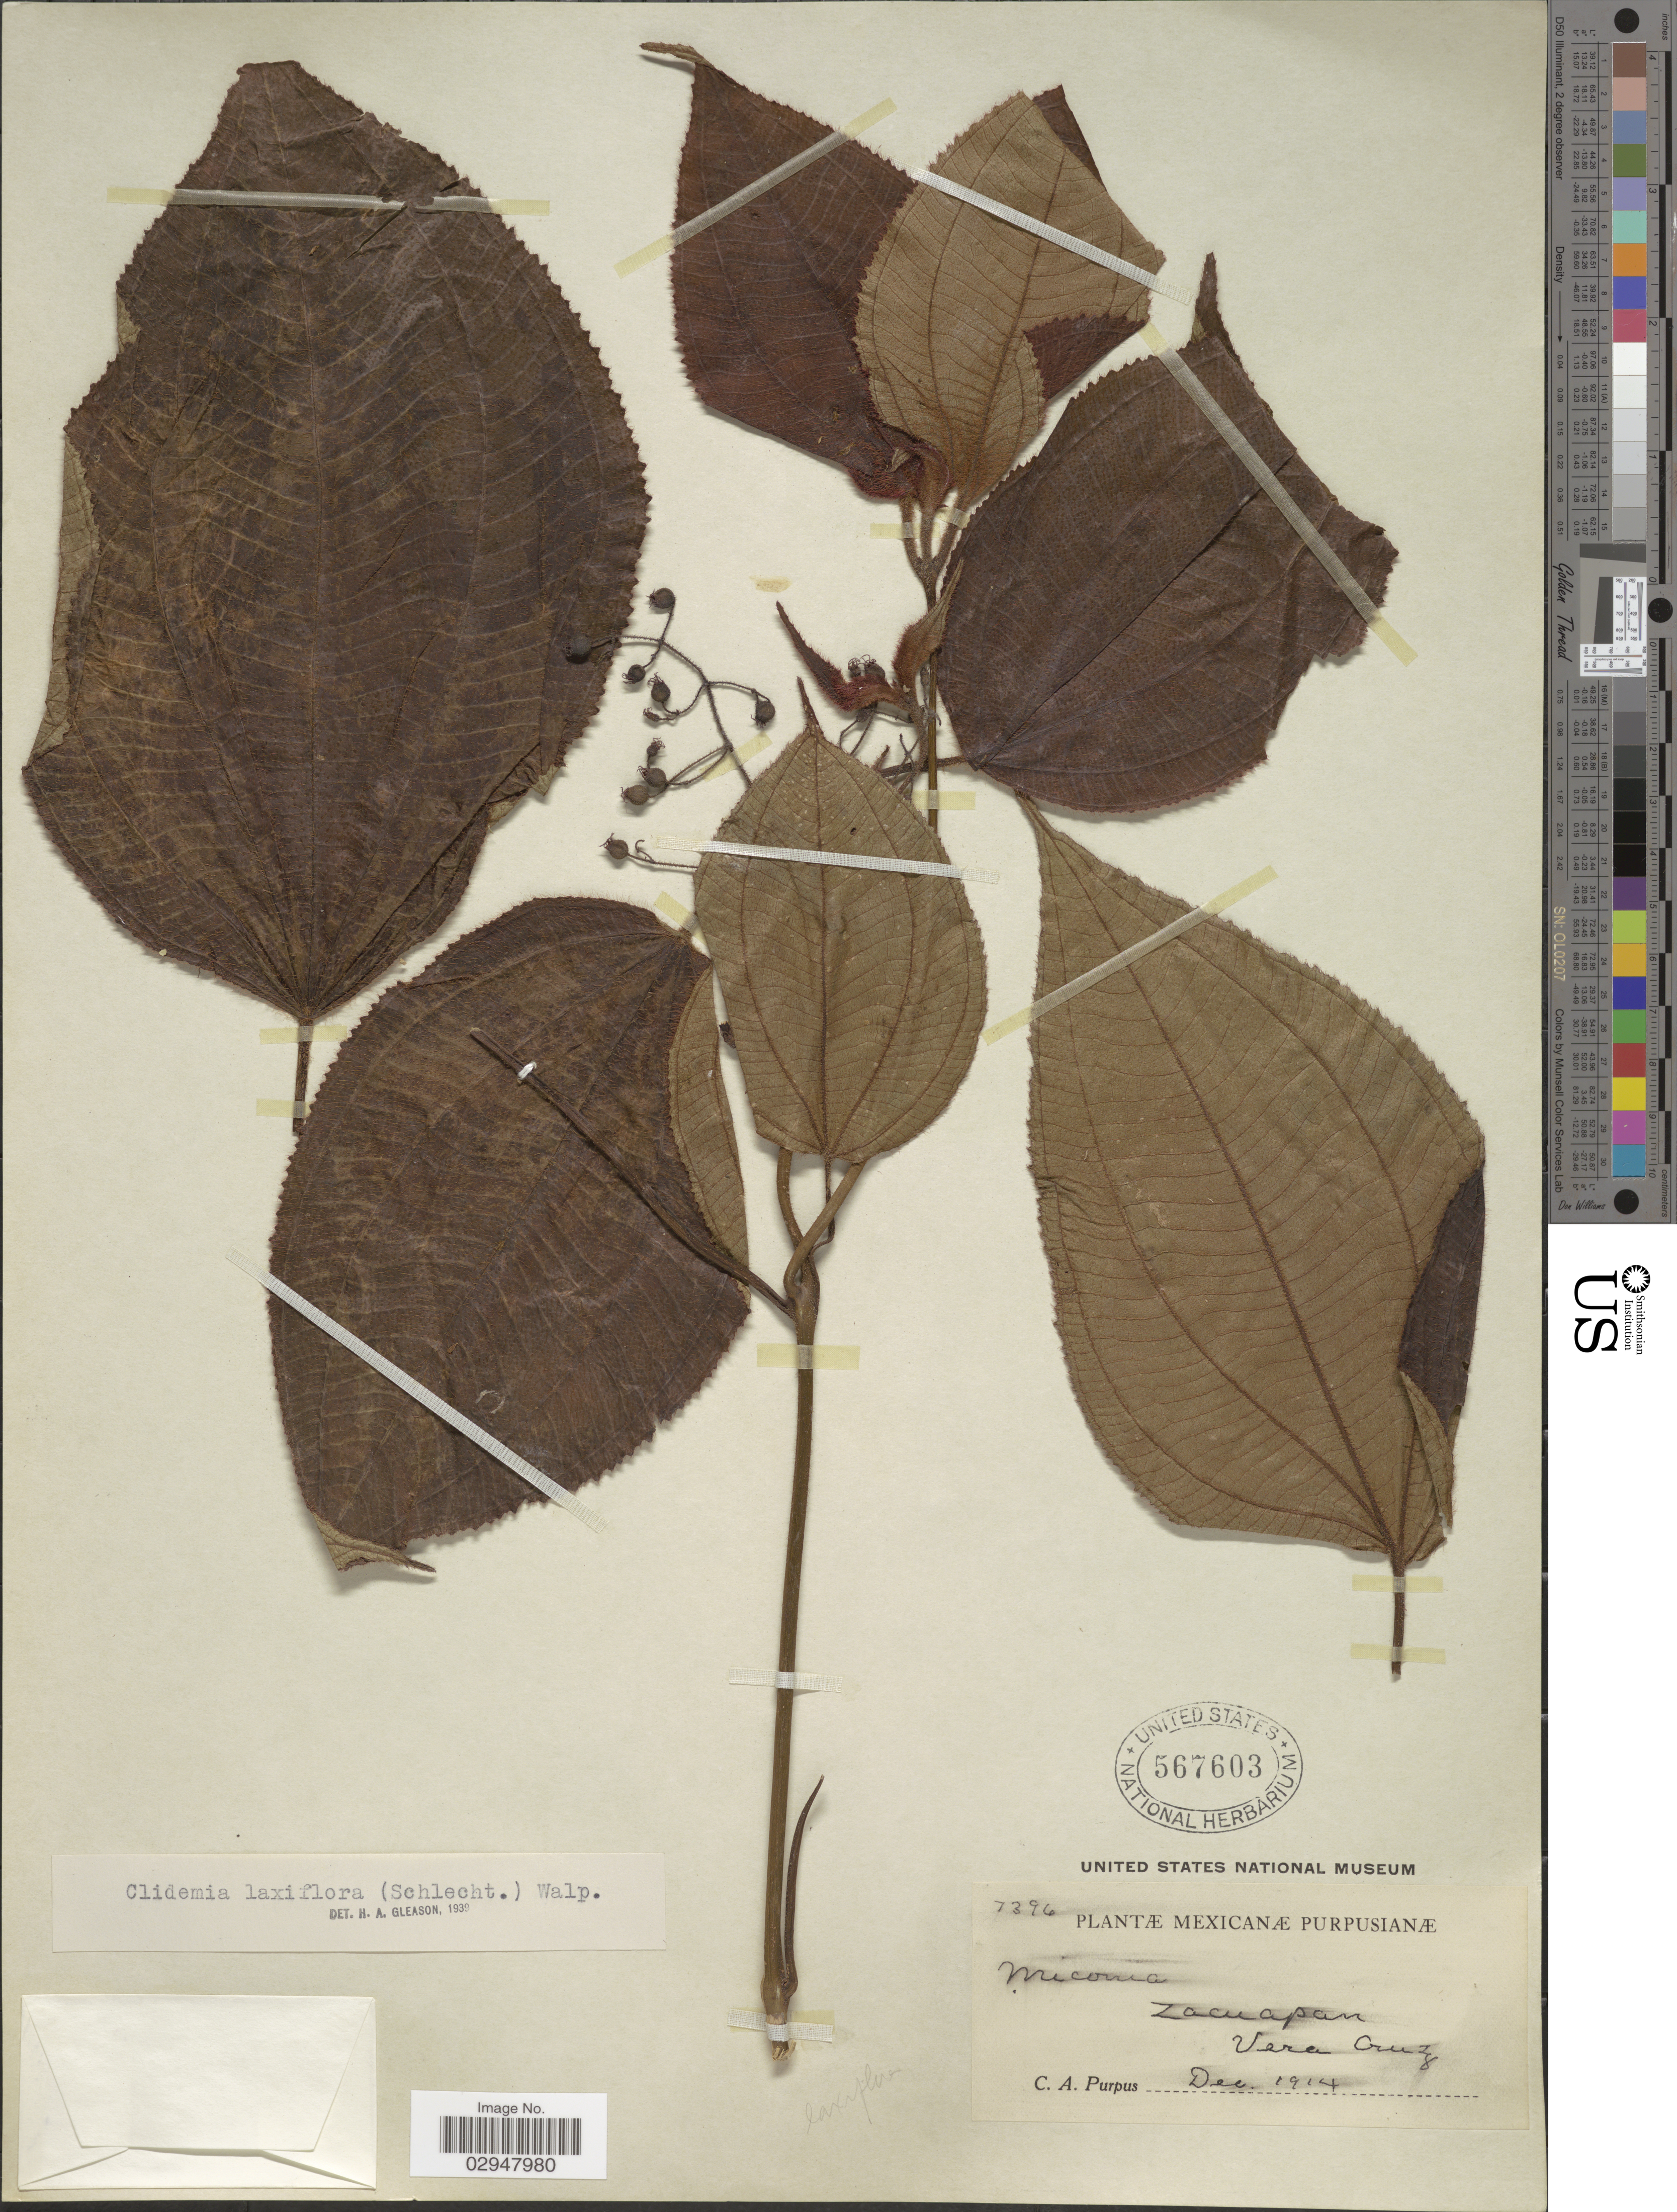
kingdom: Plantae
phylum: Tracheophyta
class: Magnoliopsida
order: Myrtales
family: Melastomataceae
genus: Clidemia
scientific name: Clidemia laxiflora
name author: (Schltdl.) Walp. ex Naudin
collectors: C. A. Purpus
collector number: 7396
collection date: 1914-12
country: Mexico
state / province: Veracruz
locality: Zacuapan, Vera Cruz.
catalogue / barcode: US 567603